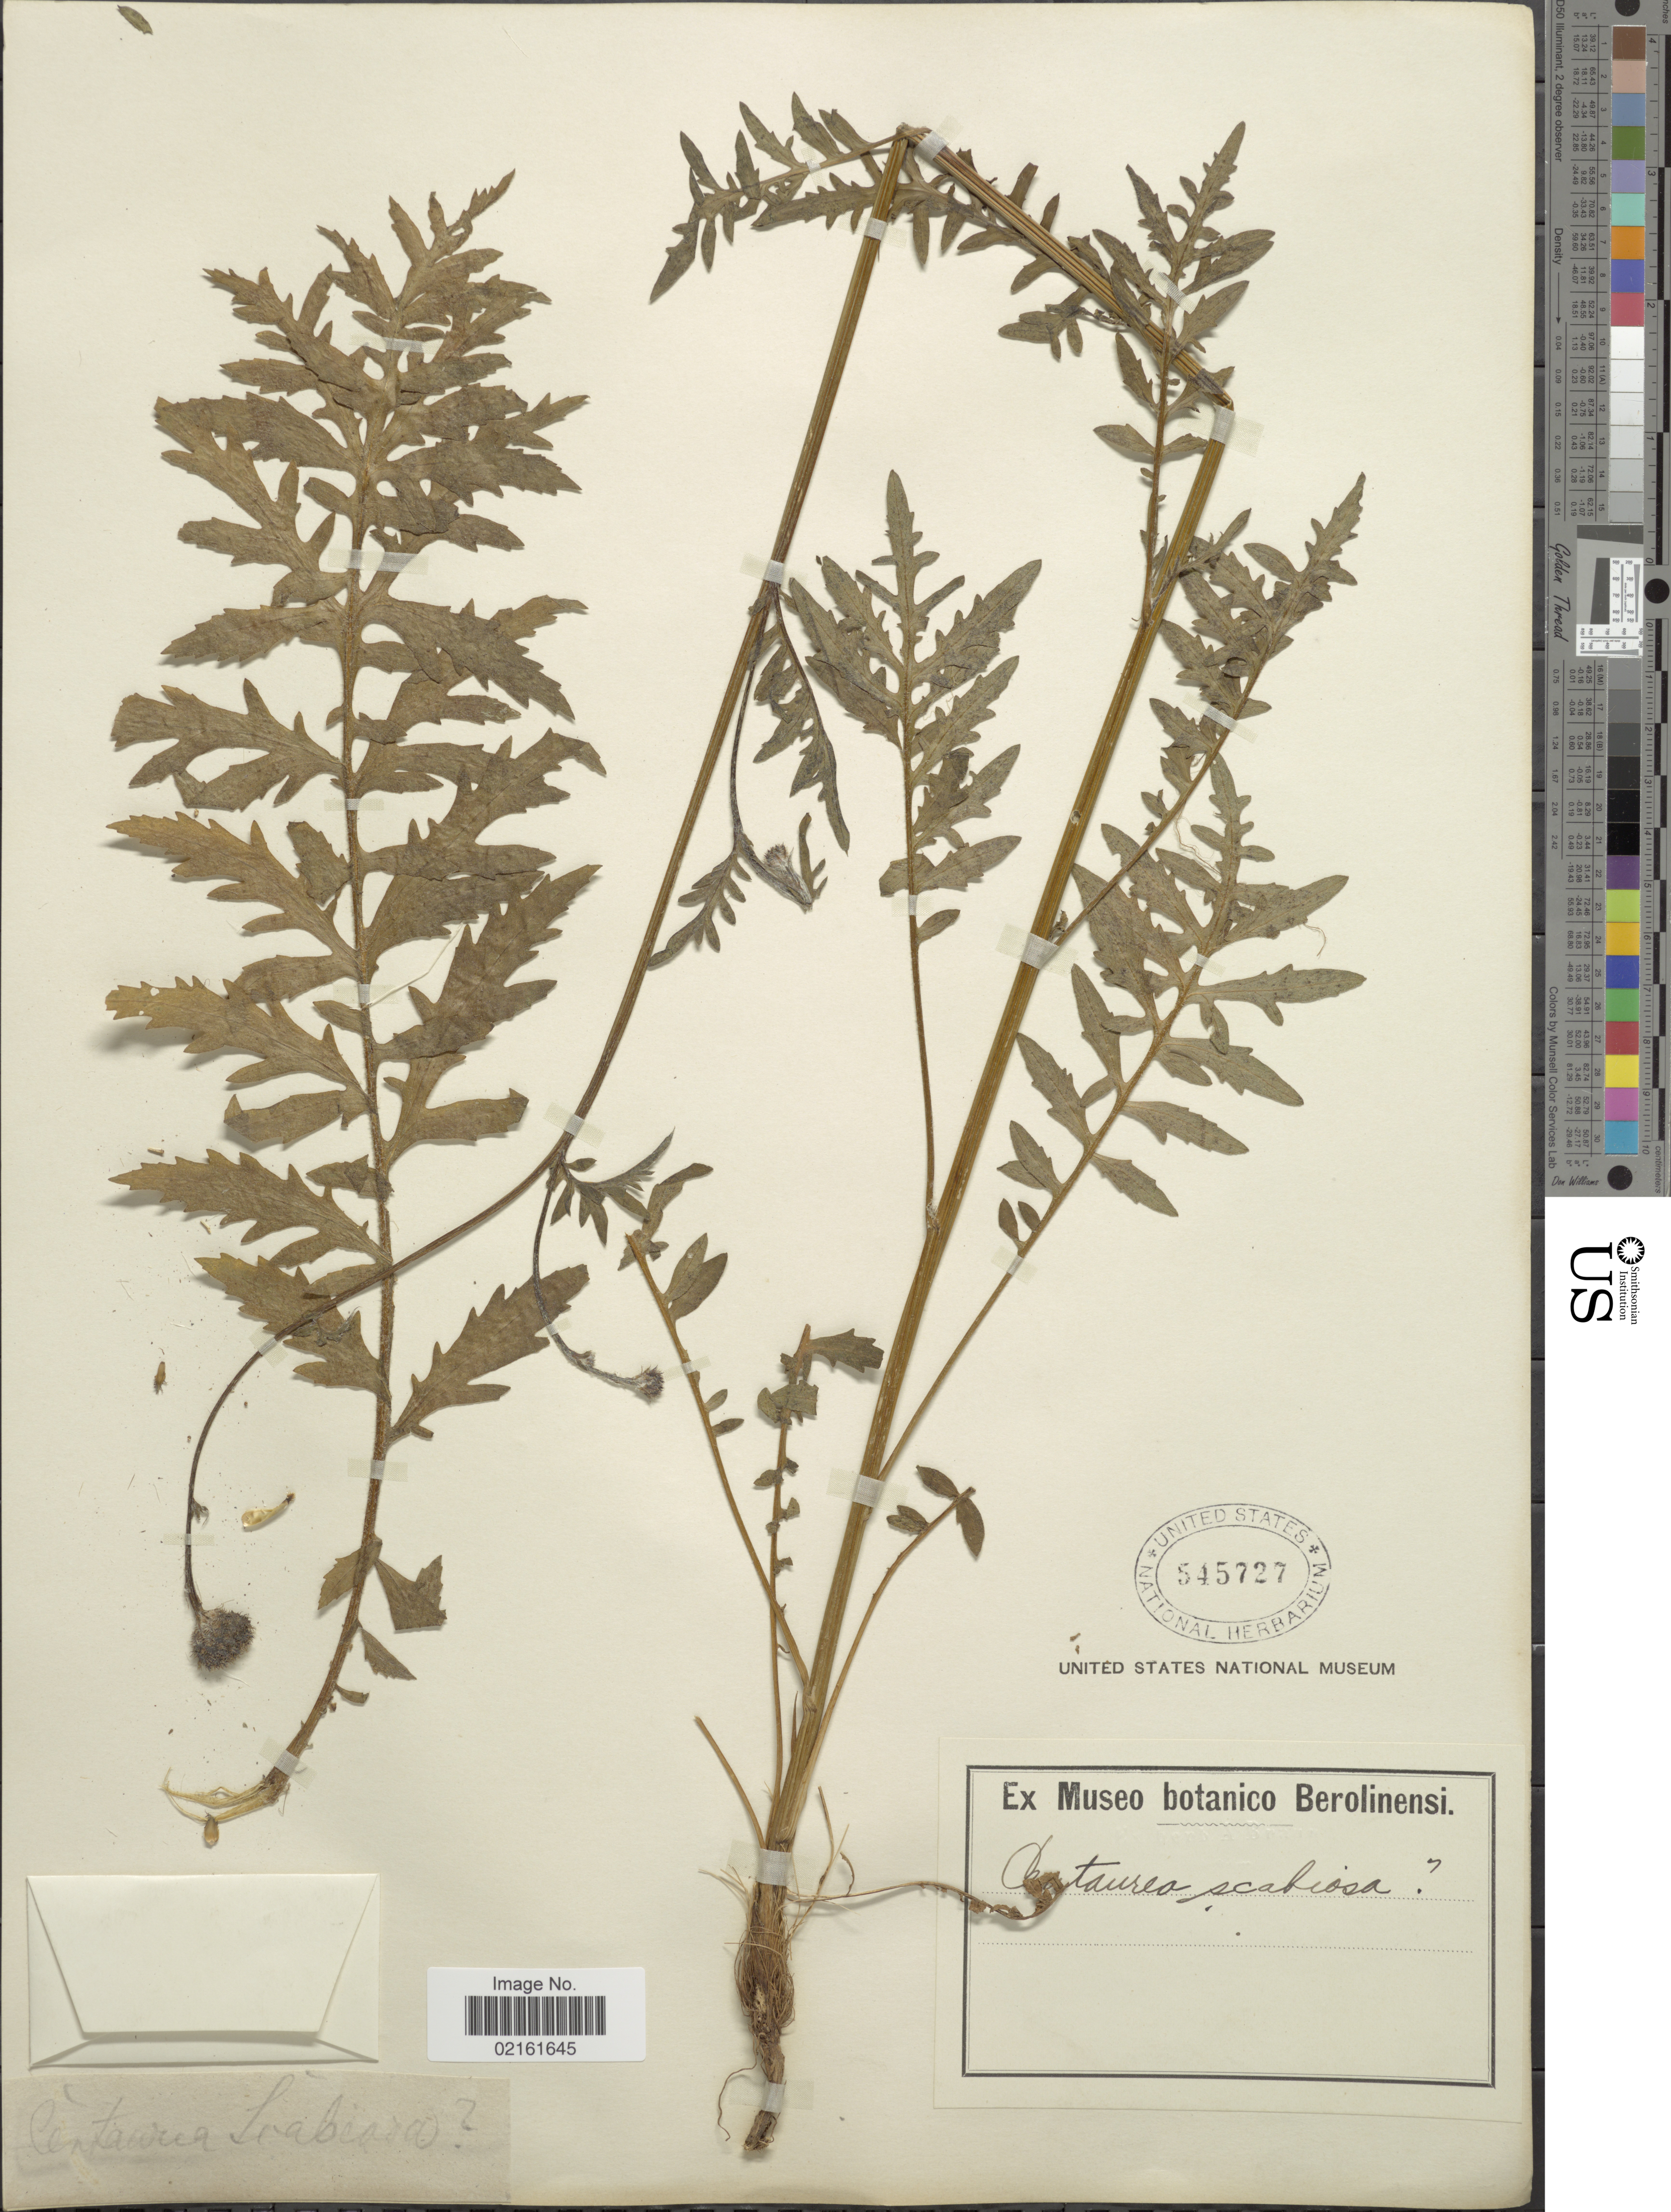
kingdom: Plantae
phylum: Tracheophyta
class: Magnoliopsida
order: Asterales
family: Asteraceae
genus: Centaurea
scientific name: Centaurea scabiosa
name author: L.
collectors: ex Museo Botanico Berolinensi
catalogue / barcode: US 545727